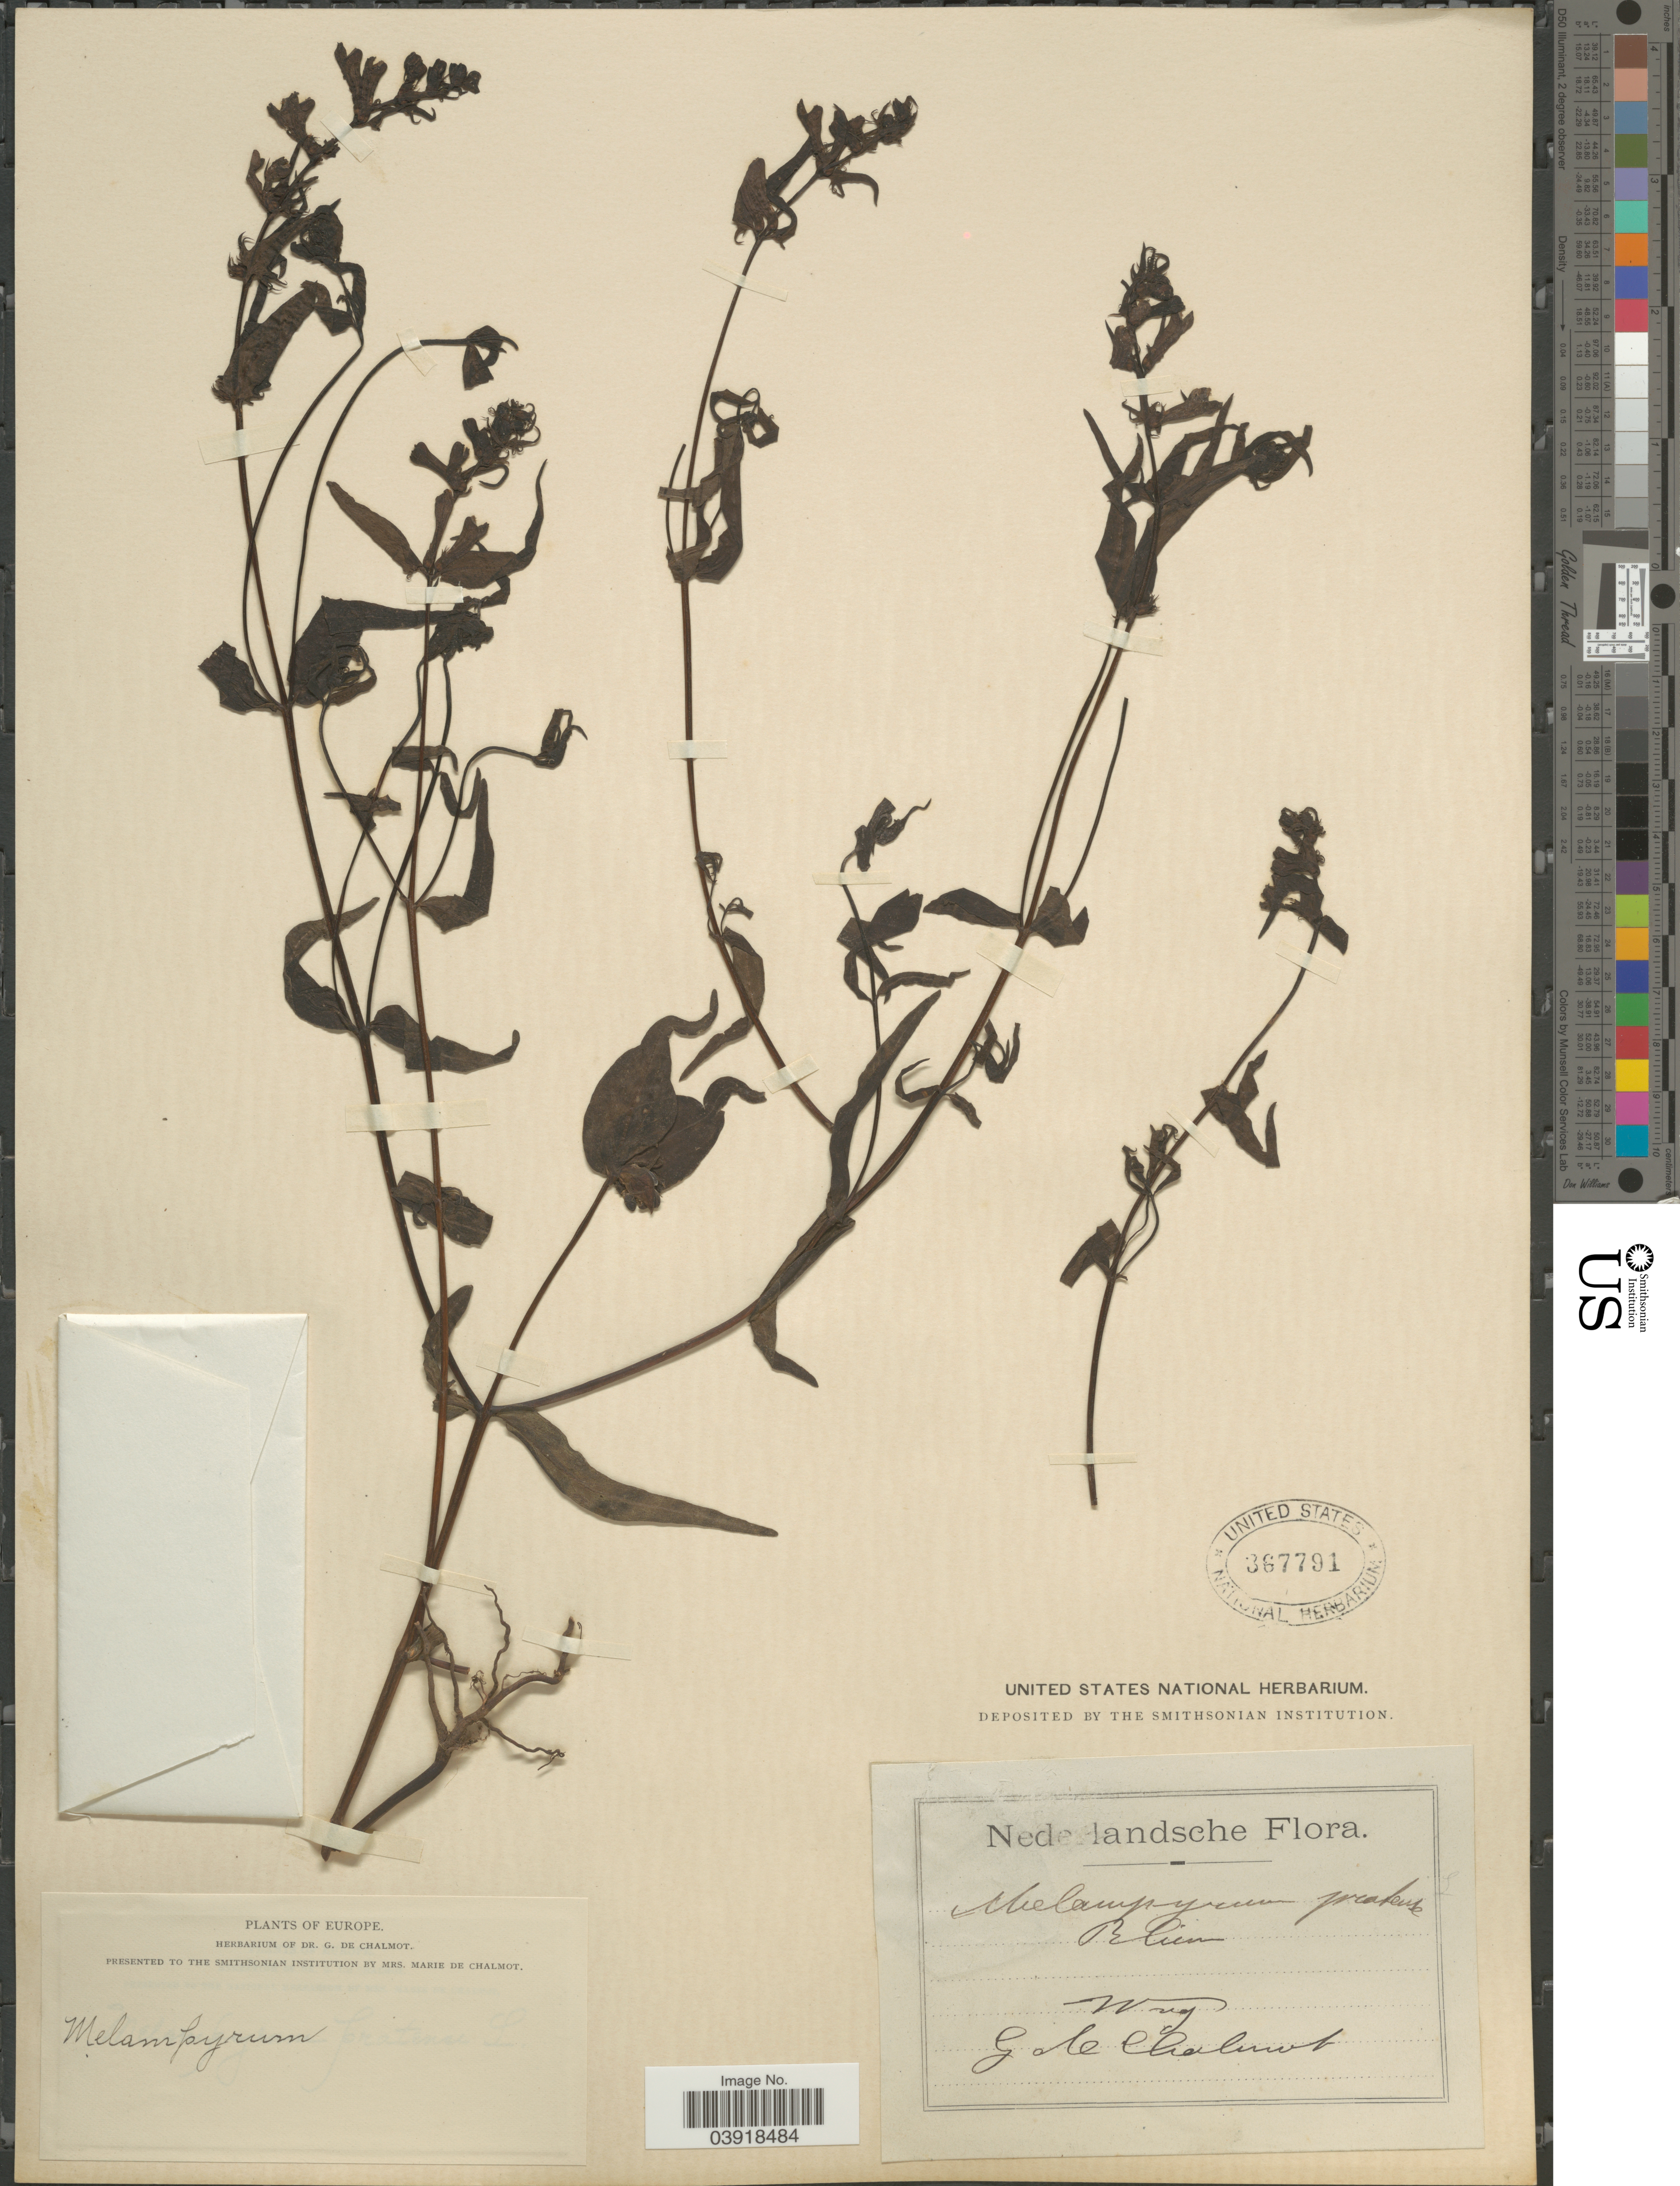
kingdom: Plantae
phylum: Tracheophyta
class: Magnoliopsida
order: Lamiales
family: Orobanchaceae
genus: Melampyrum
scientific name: Melampyrum pratense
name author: L.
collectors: G. de Chalmot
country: Netherlands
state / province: Gelderland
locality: Nederlandsche. Wag.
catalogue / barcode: US 367791